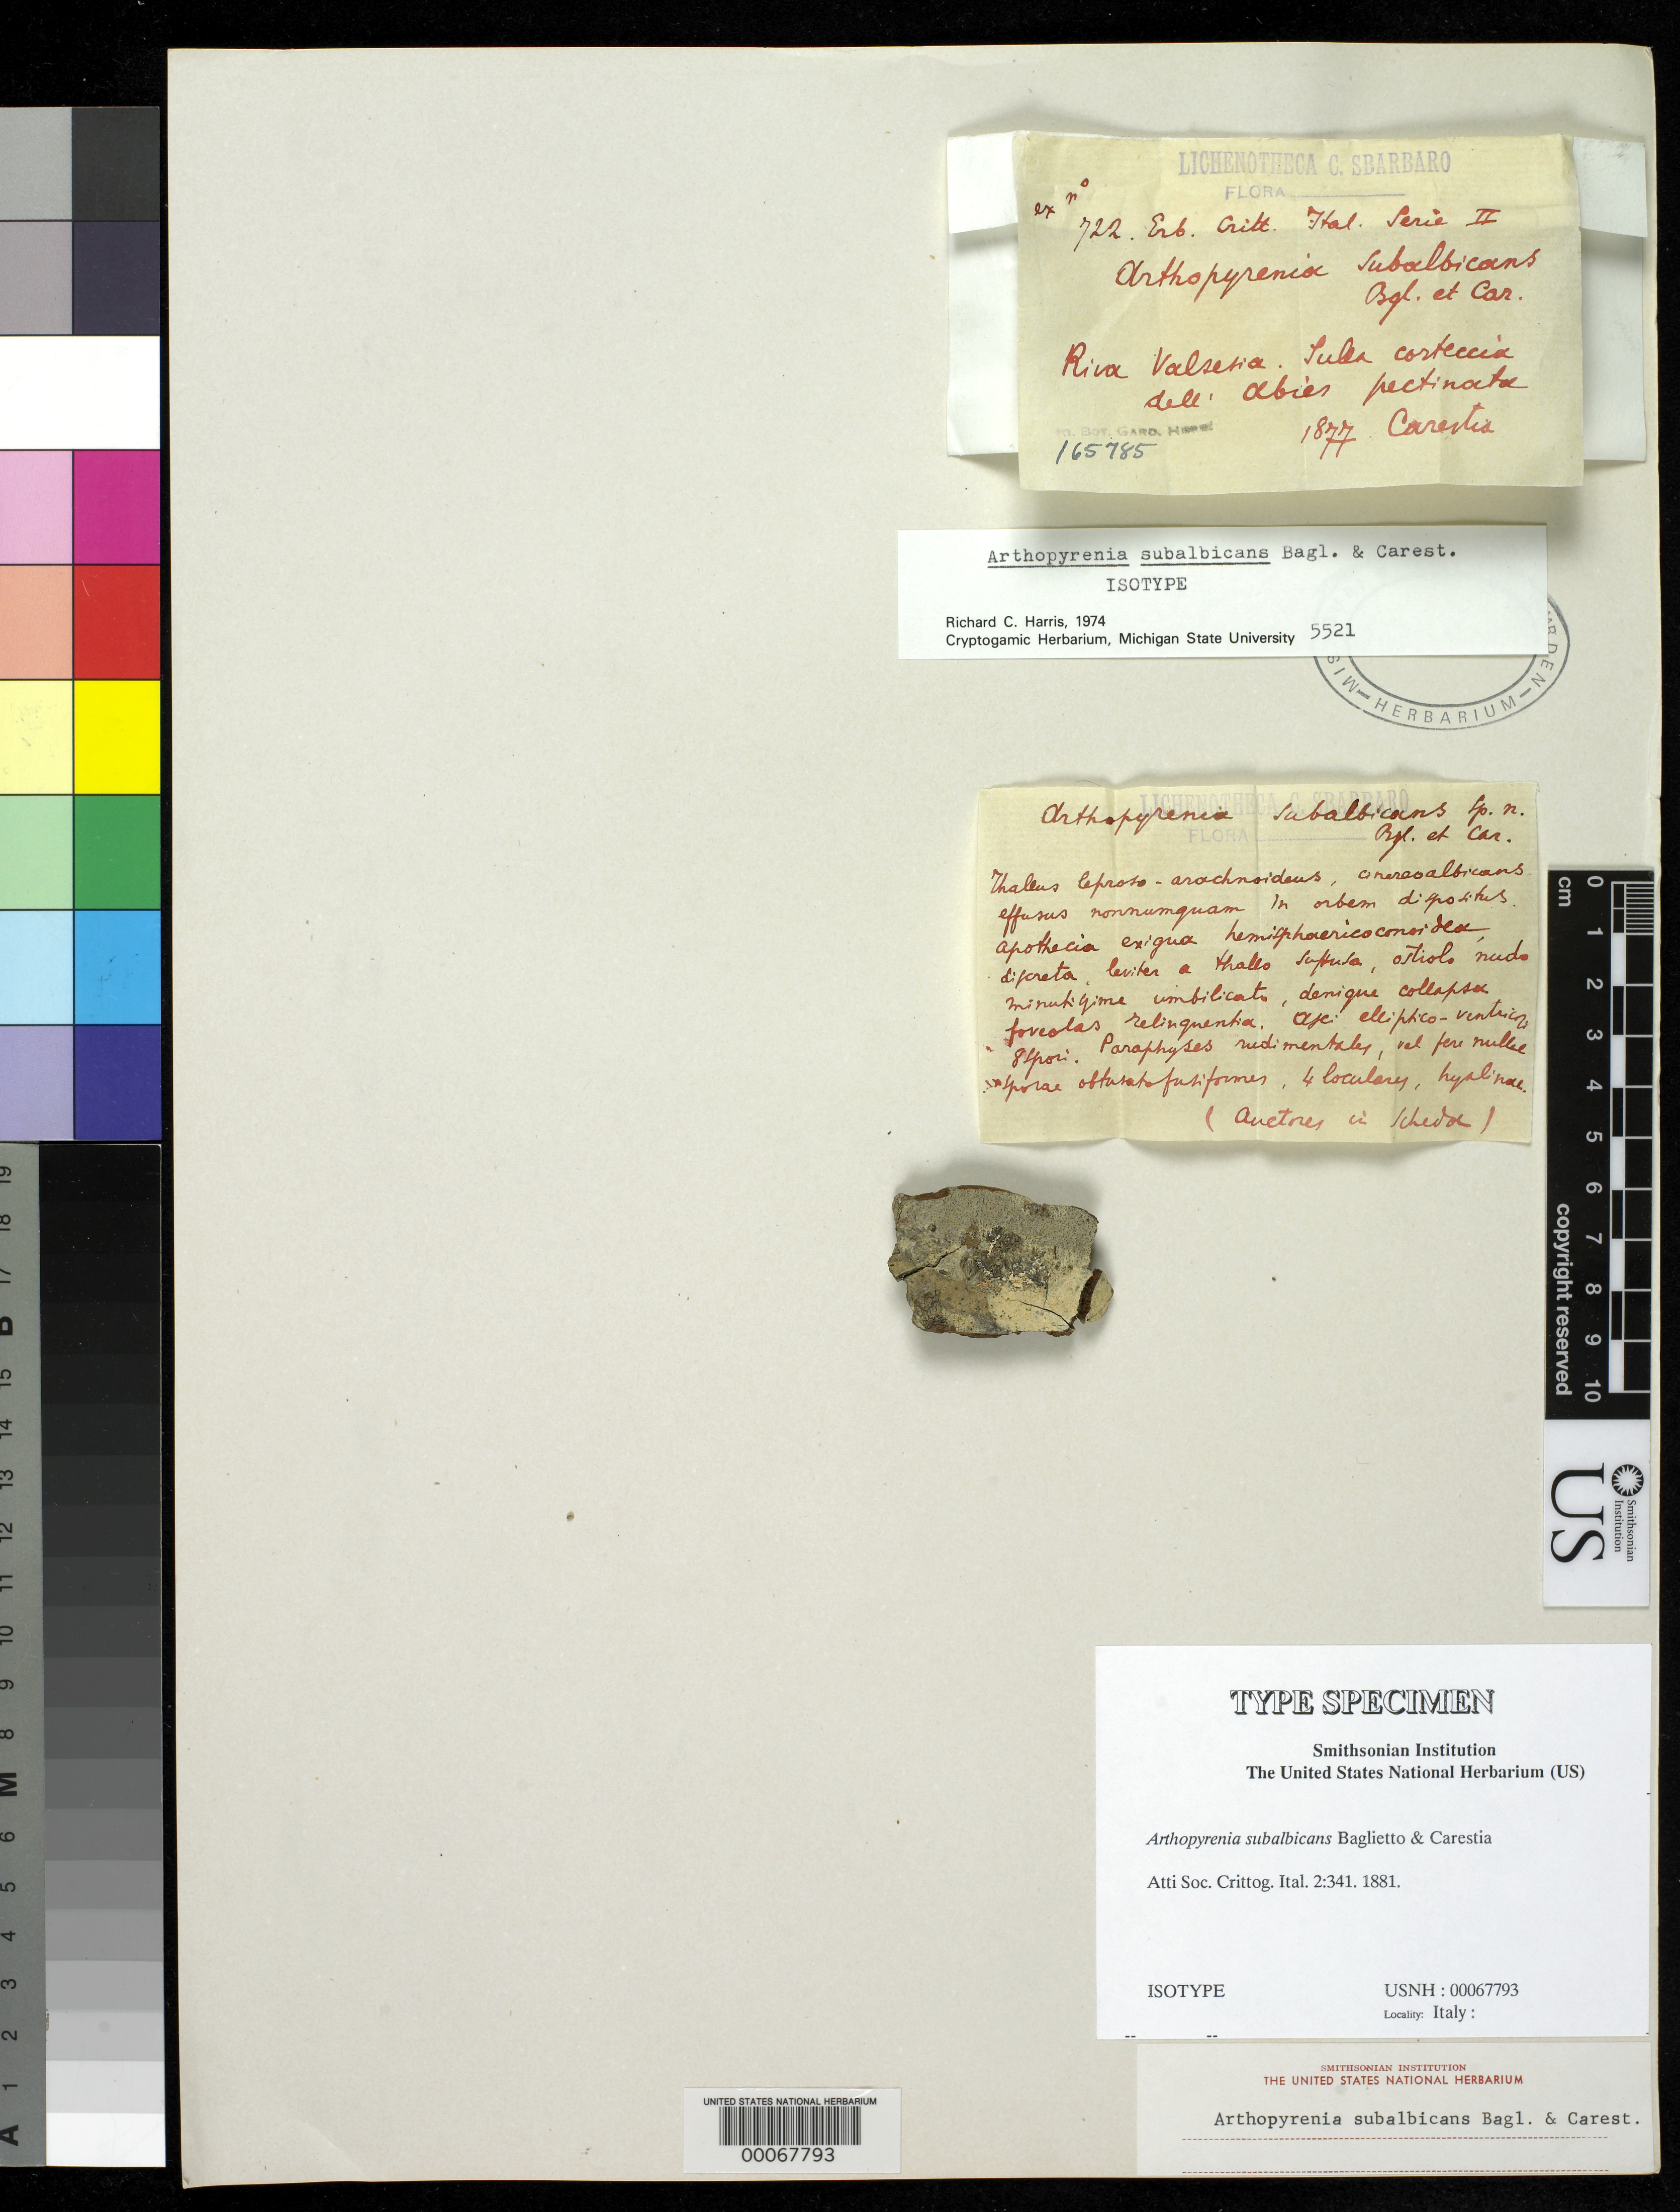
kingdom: Fungi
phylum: Ascomycota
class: Dothideomycetes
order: Pleosporales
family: Arthopyreniaceae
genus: Arthopyrenia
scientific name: Arthopyrenia subalbicans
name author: Baglietto & Carestia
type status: Isotype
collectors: A. Carestia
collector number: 722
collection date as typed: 1877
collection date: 1877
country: Italy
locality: Riva Valsesia.